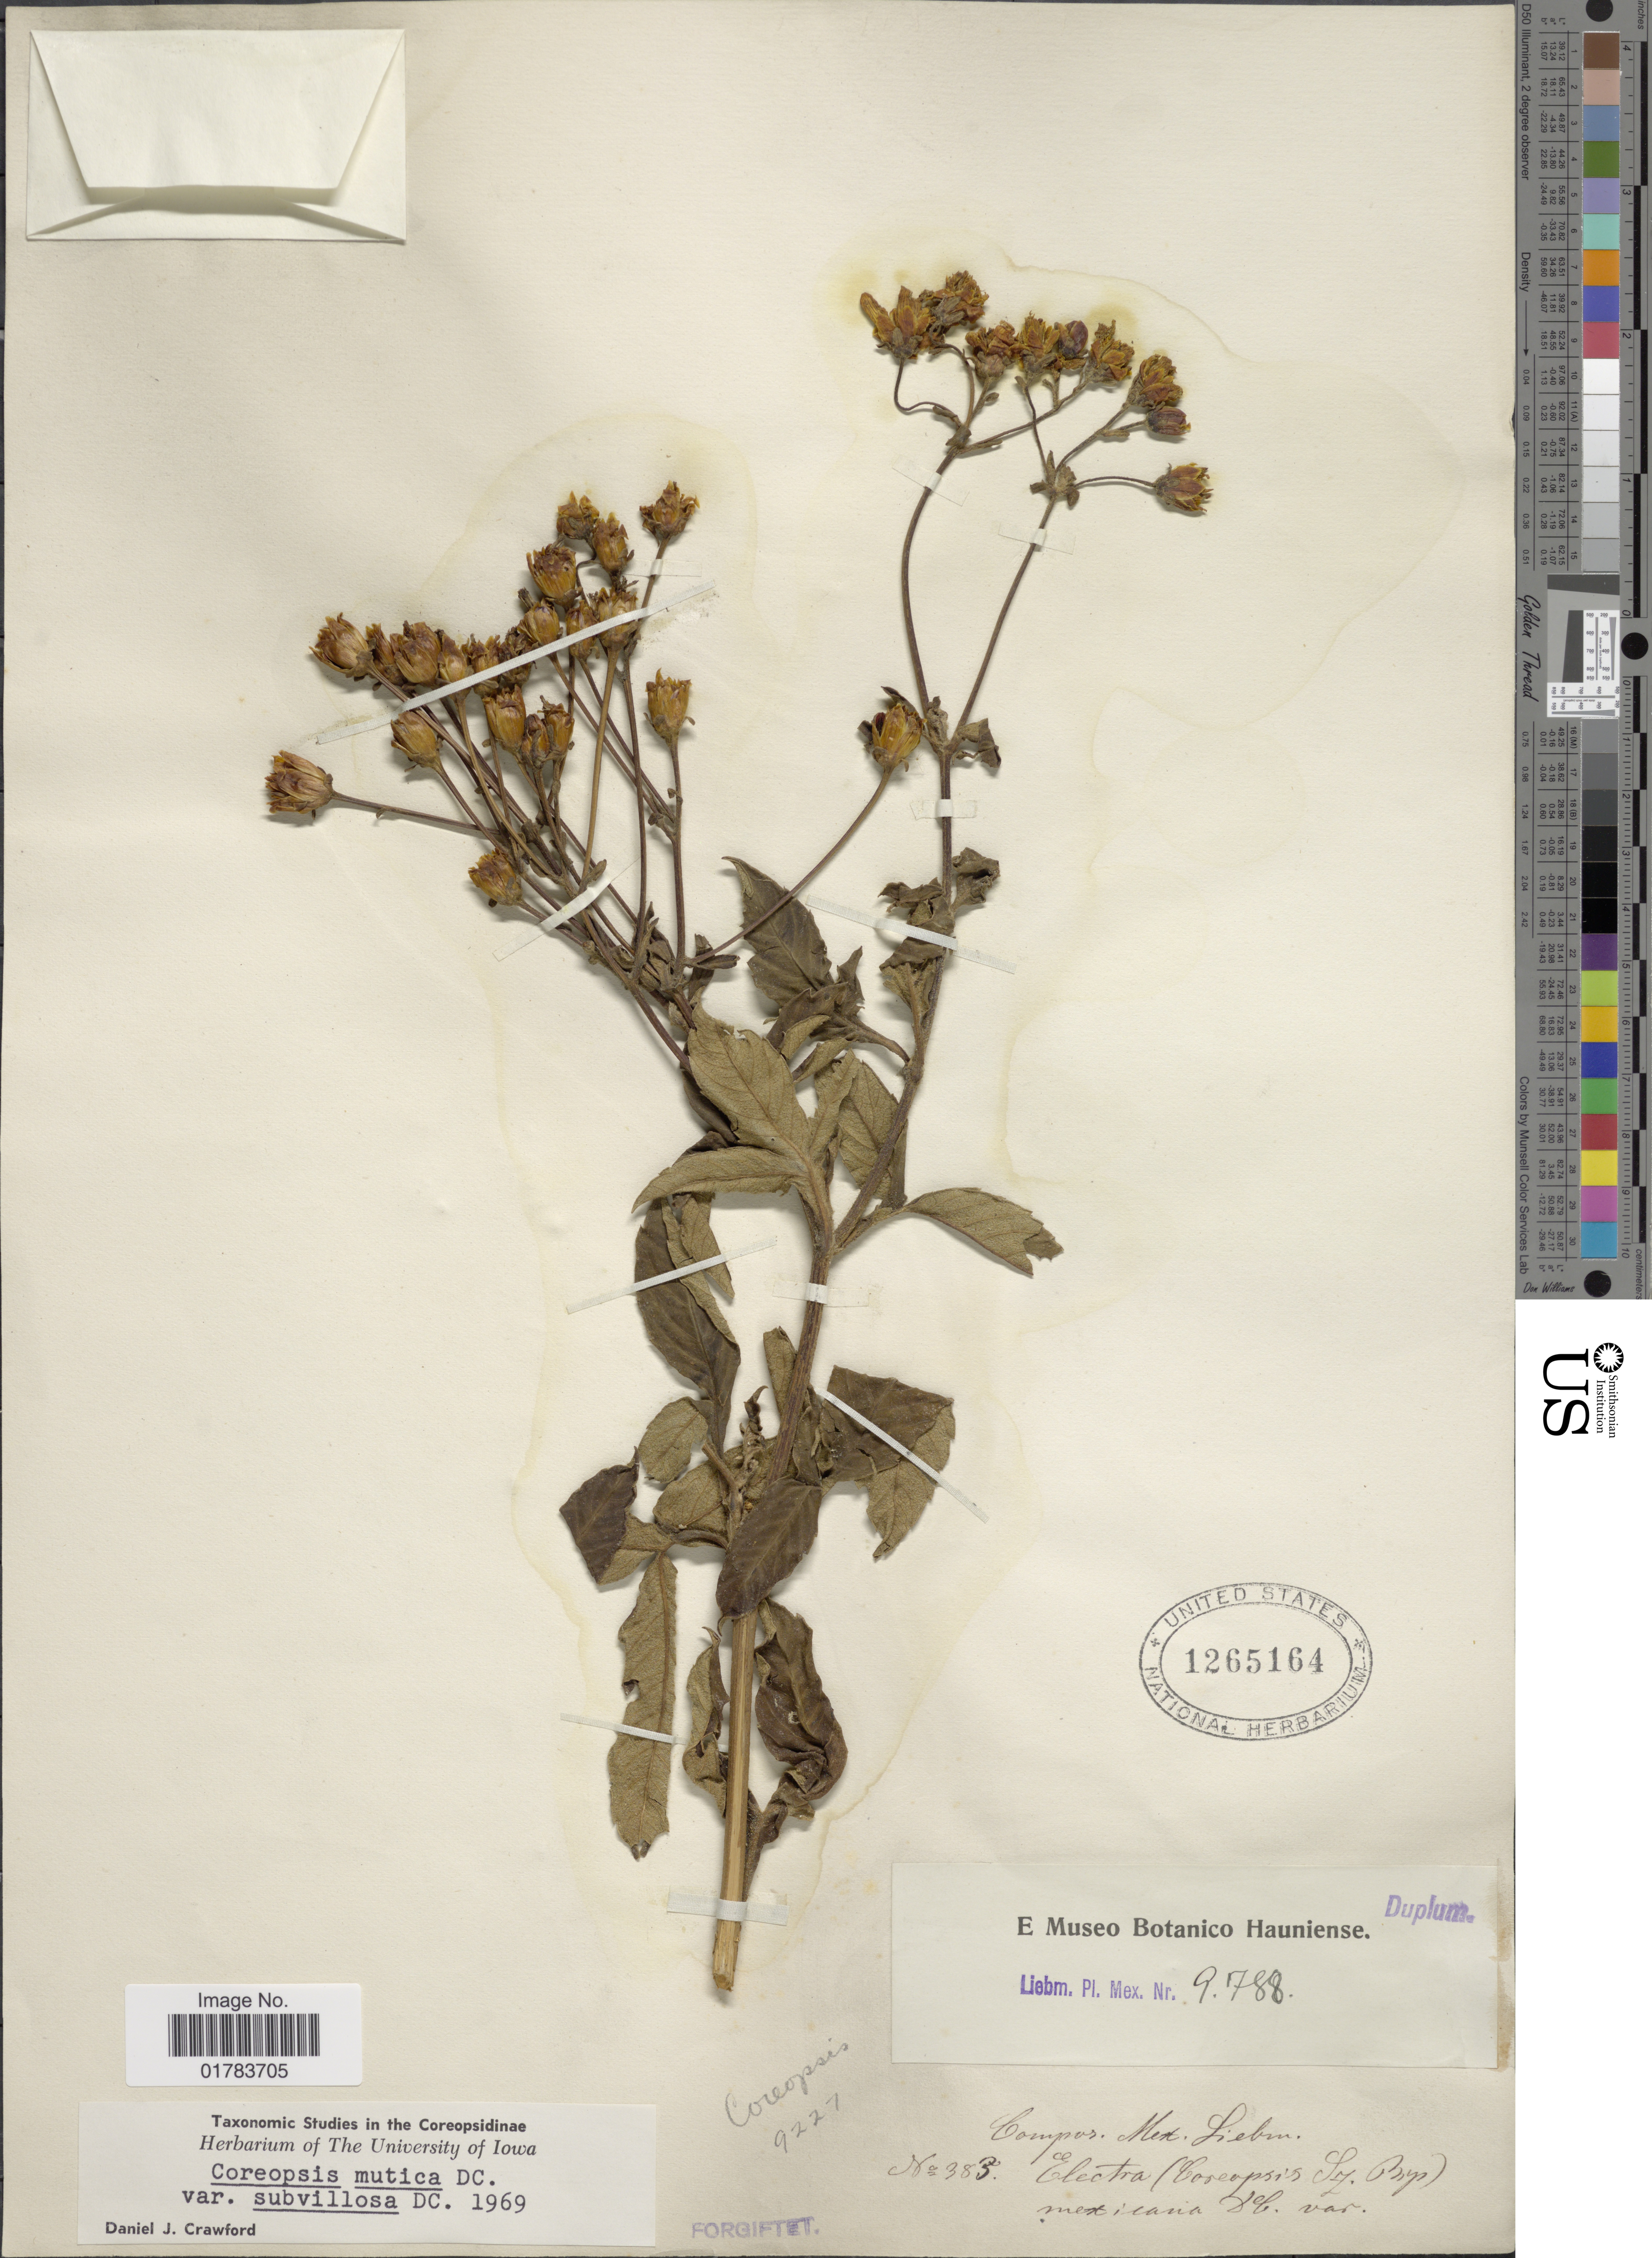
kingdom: Plantae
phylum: Tracheophyta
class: Magnoliopsida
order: Asterales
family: Asteraceae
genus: Coreopsis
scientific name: Coreopsis mutica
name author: DC.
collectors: Liebmann, --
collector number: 383?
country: Mexico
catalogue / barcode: US 1265164